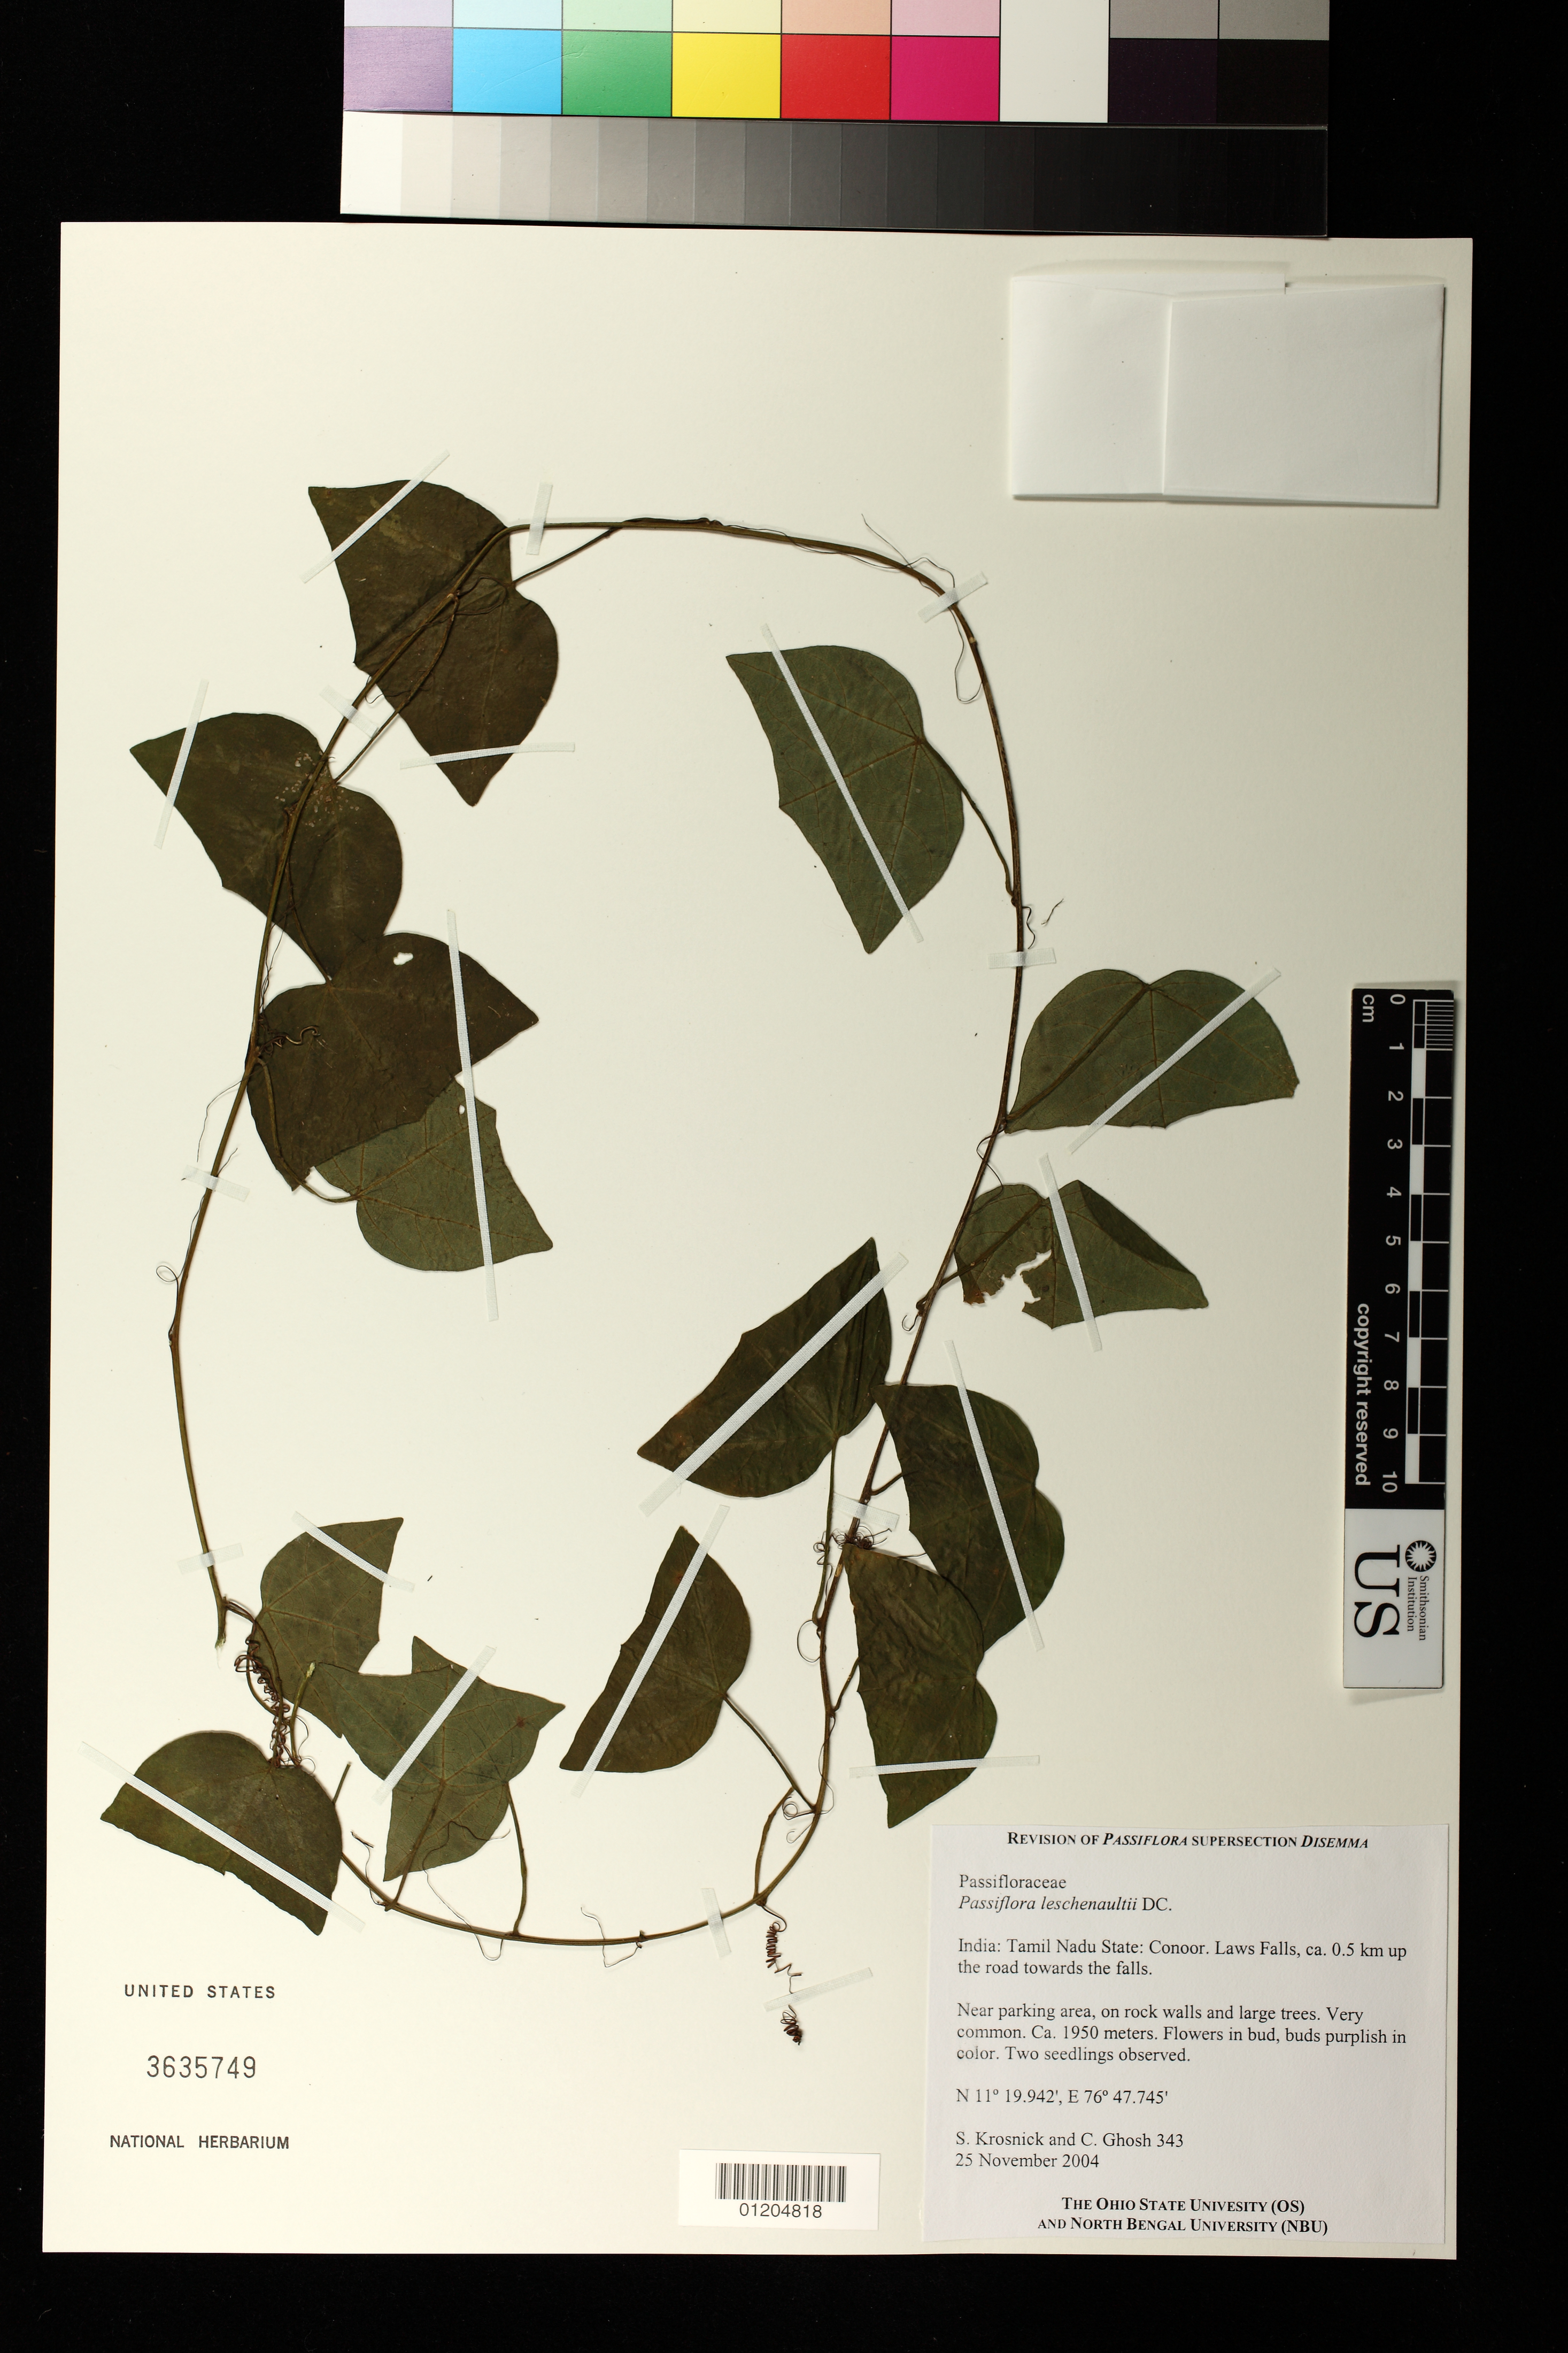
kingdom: Plantae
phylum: Tracheophyta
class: Magnoliopsida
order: Malpighiales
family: Passifloraceae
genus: Passiflora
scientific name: Passiflora leschenaultii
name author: DC.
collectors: S. Krosnick & C. Ghosh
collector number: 343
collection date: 2004-11-25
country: India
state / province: Tamil Nadu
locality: Conoor. Laws Falls, ca. 0.5 km up the road towards the falls.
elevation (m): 1950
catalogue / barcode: US 3635749